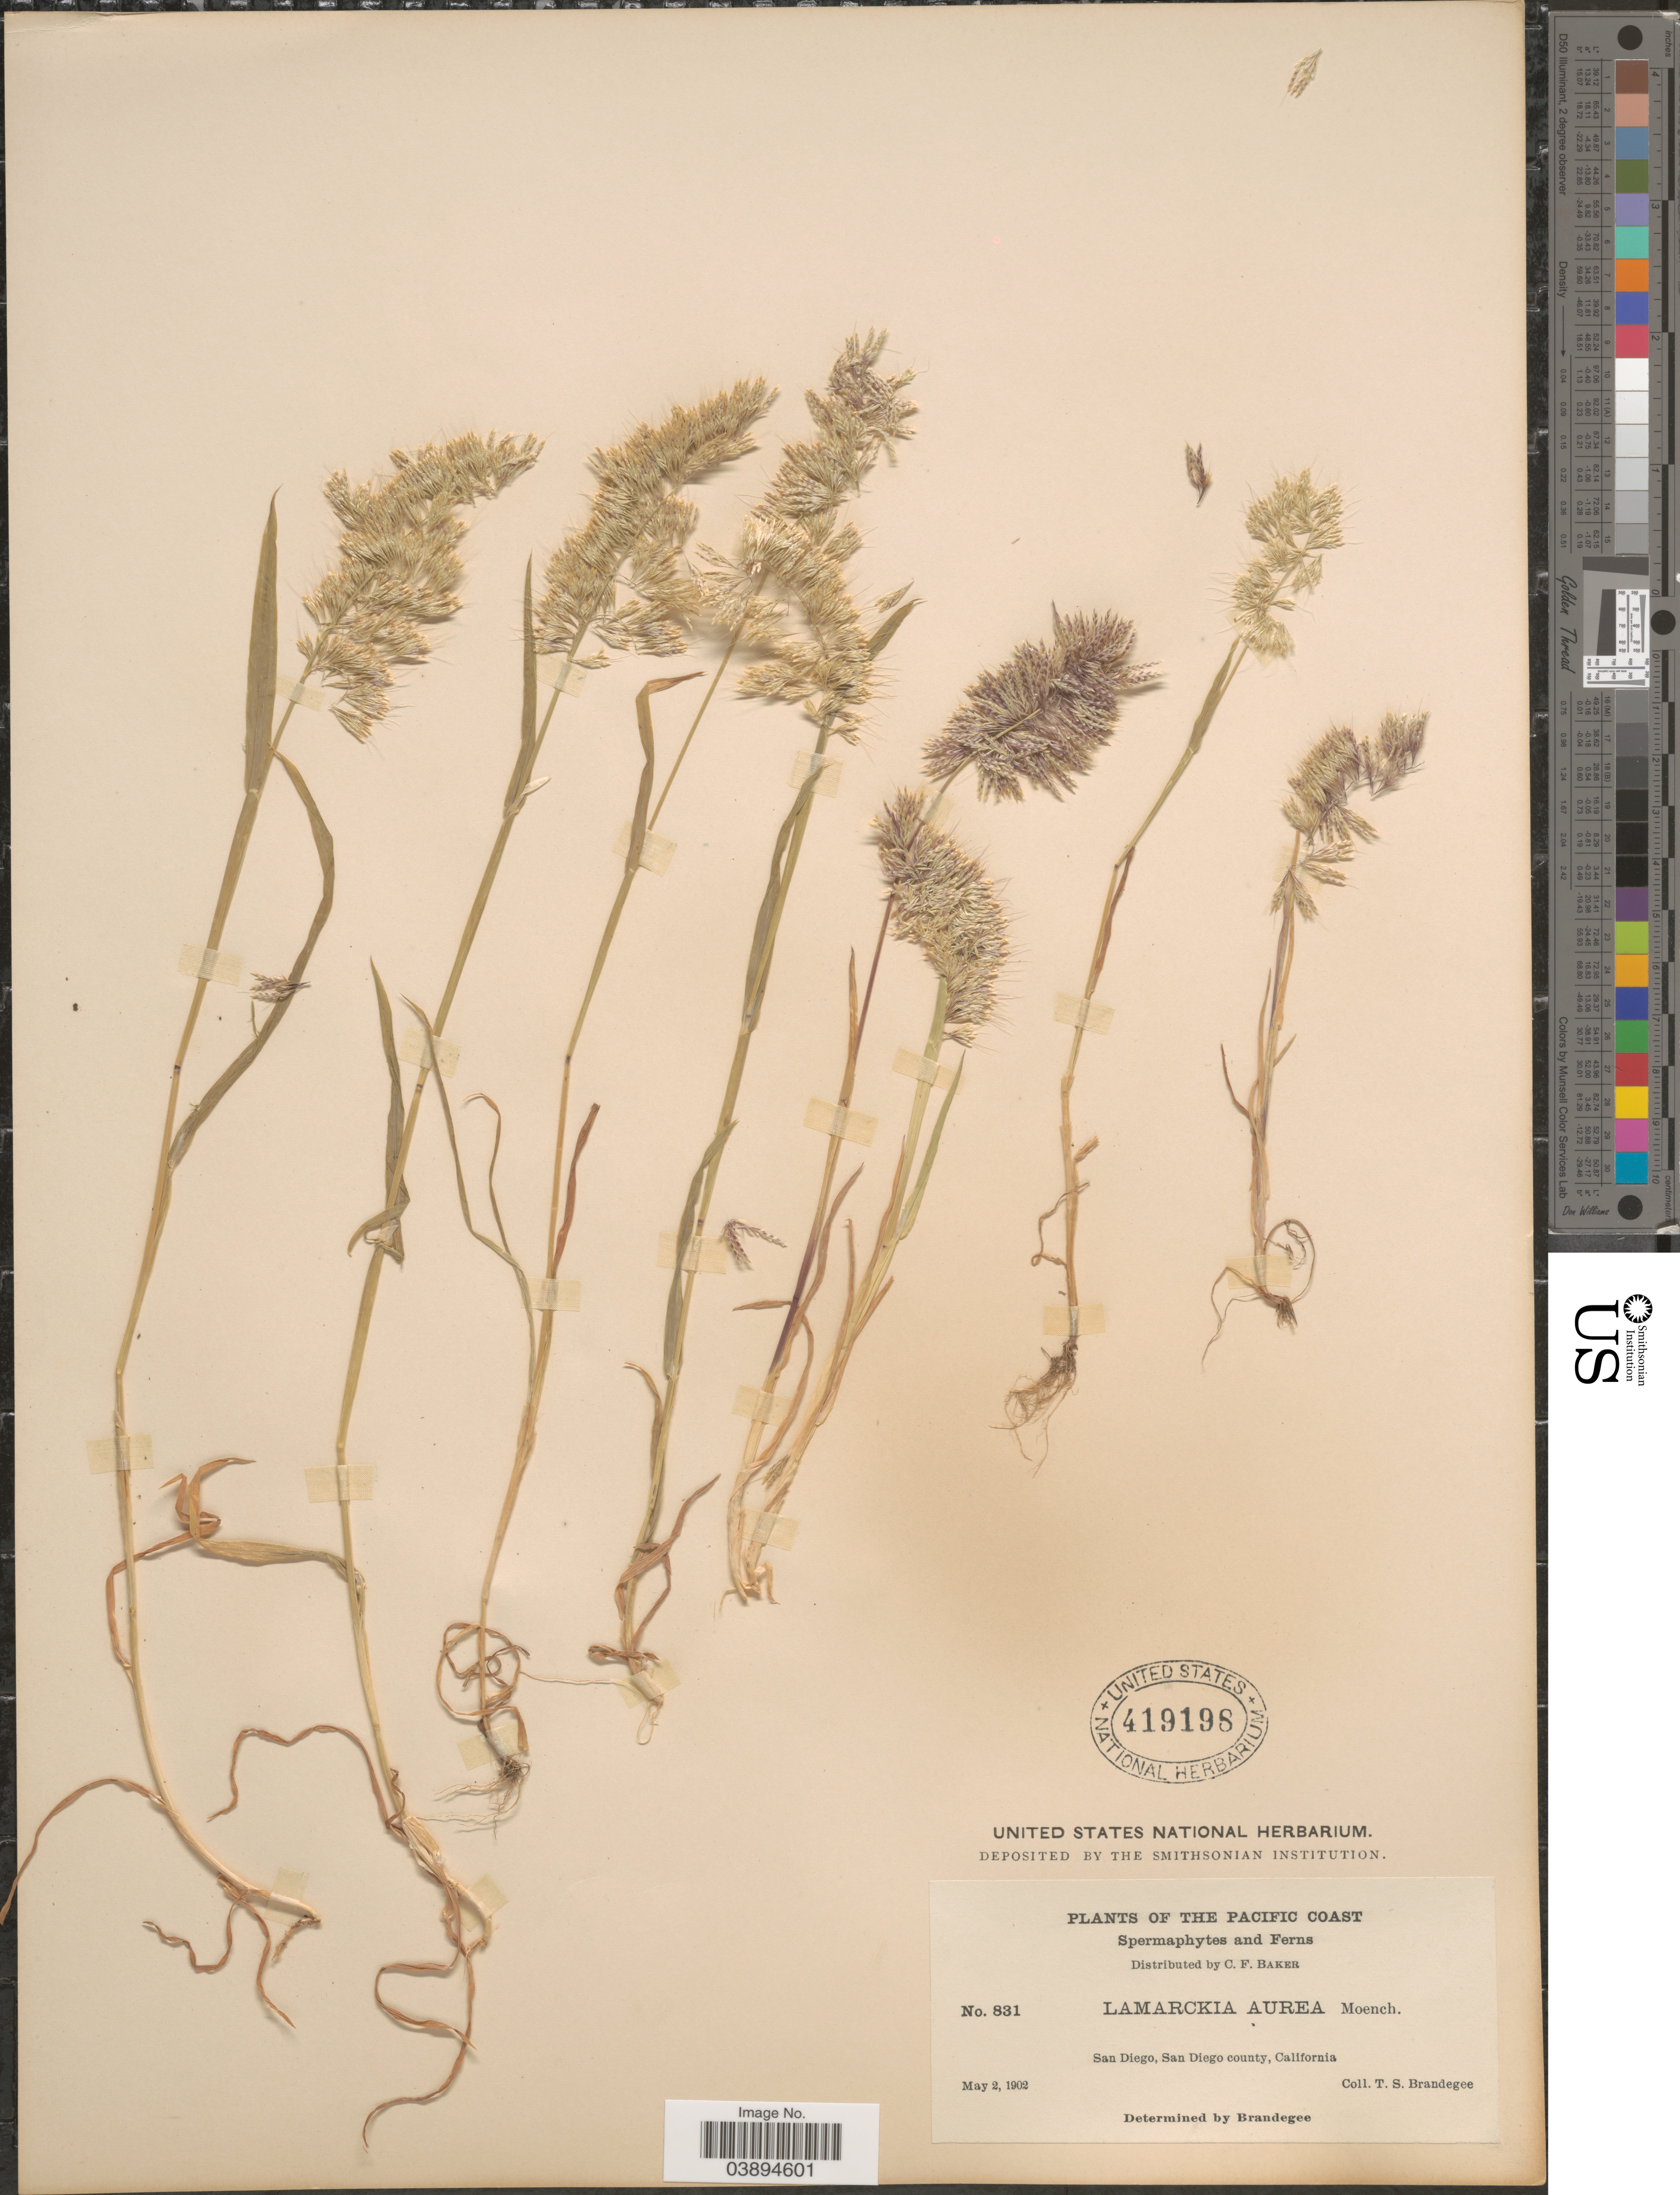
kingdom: Plantae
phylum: Tracheophyta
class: Liliopsida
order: Poales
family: Poaceae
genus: Lamarckia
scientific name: Lamarckia aurea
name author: (L.) Moench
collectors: T. S. Brandegee (herbarium)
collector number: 831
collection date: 1902-05-02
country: United States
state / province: California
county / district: San Diego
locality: The Pacific Coast. San Diego, San Diego county.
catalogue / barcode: US 419198